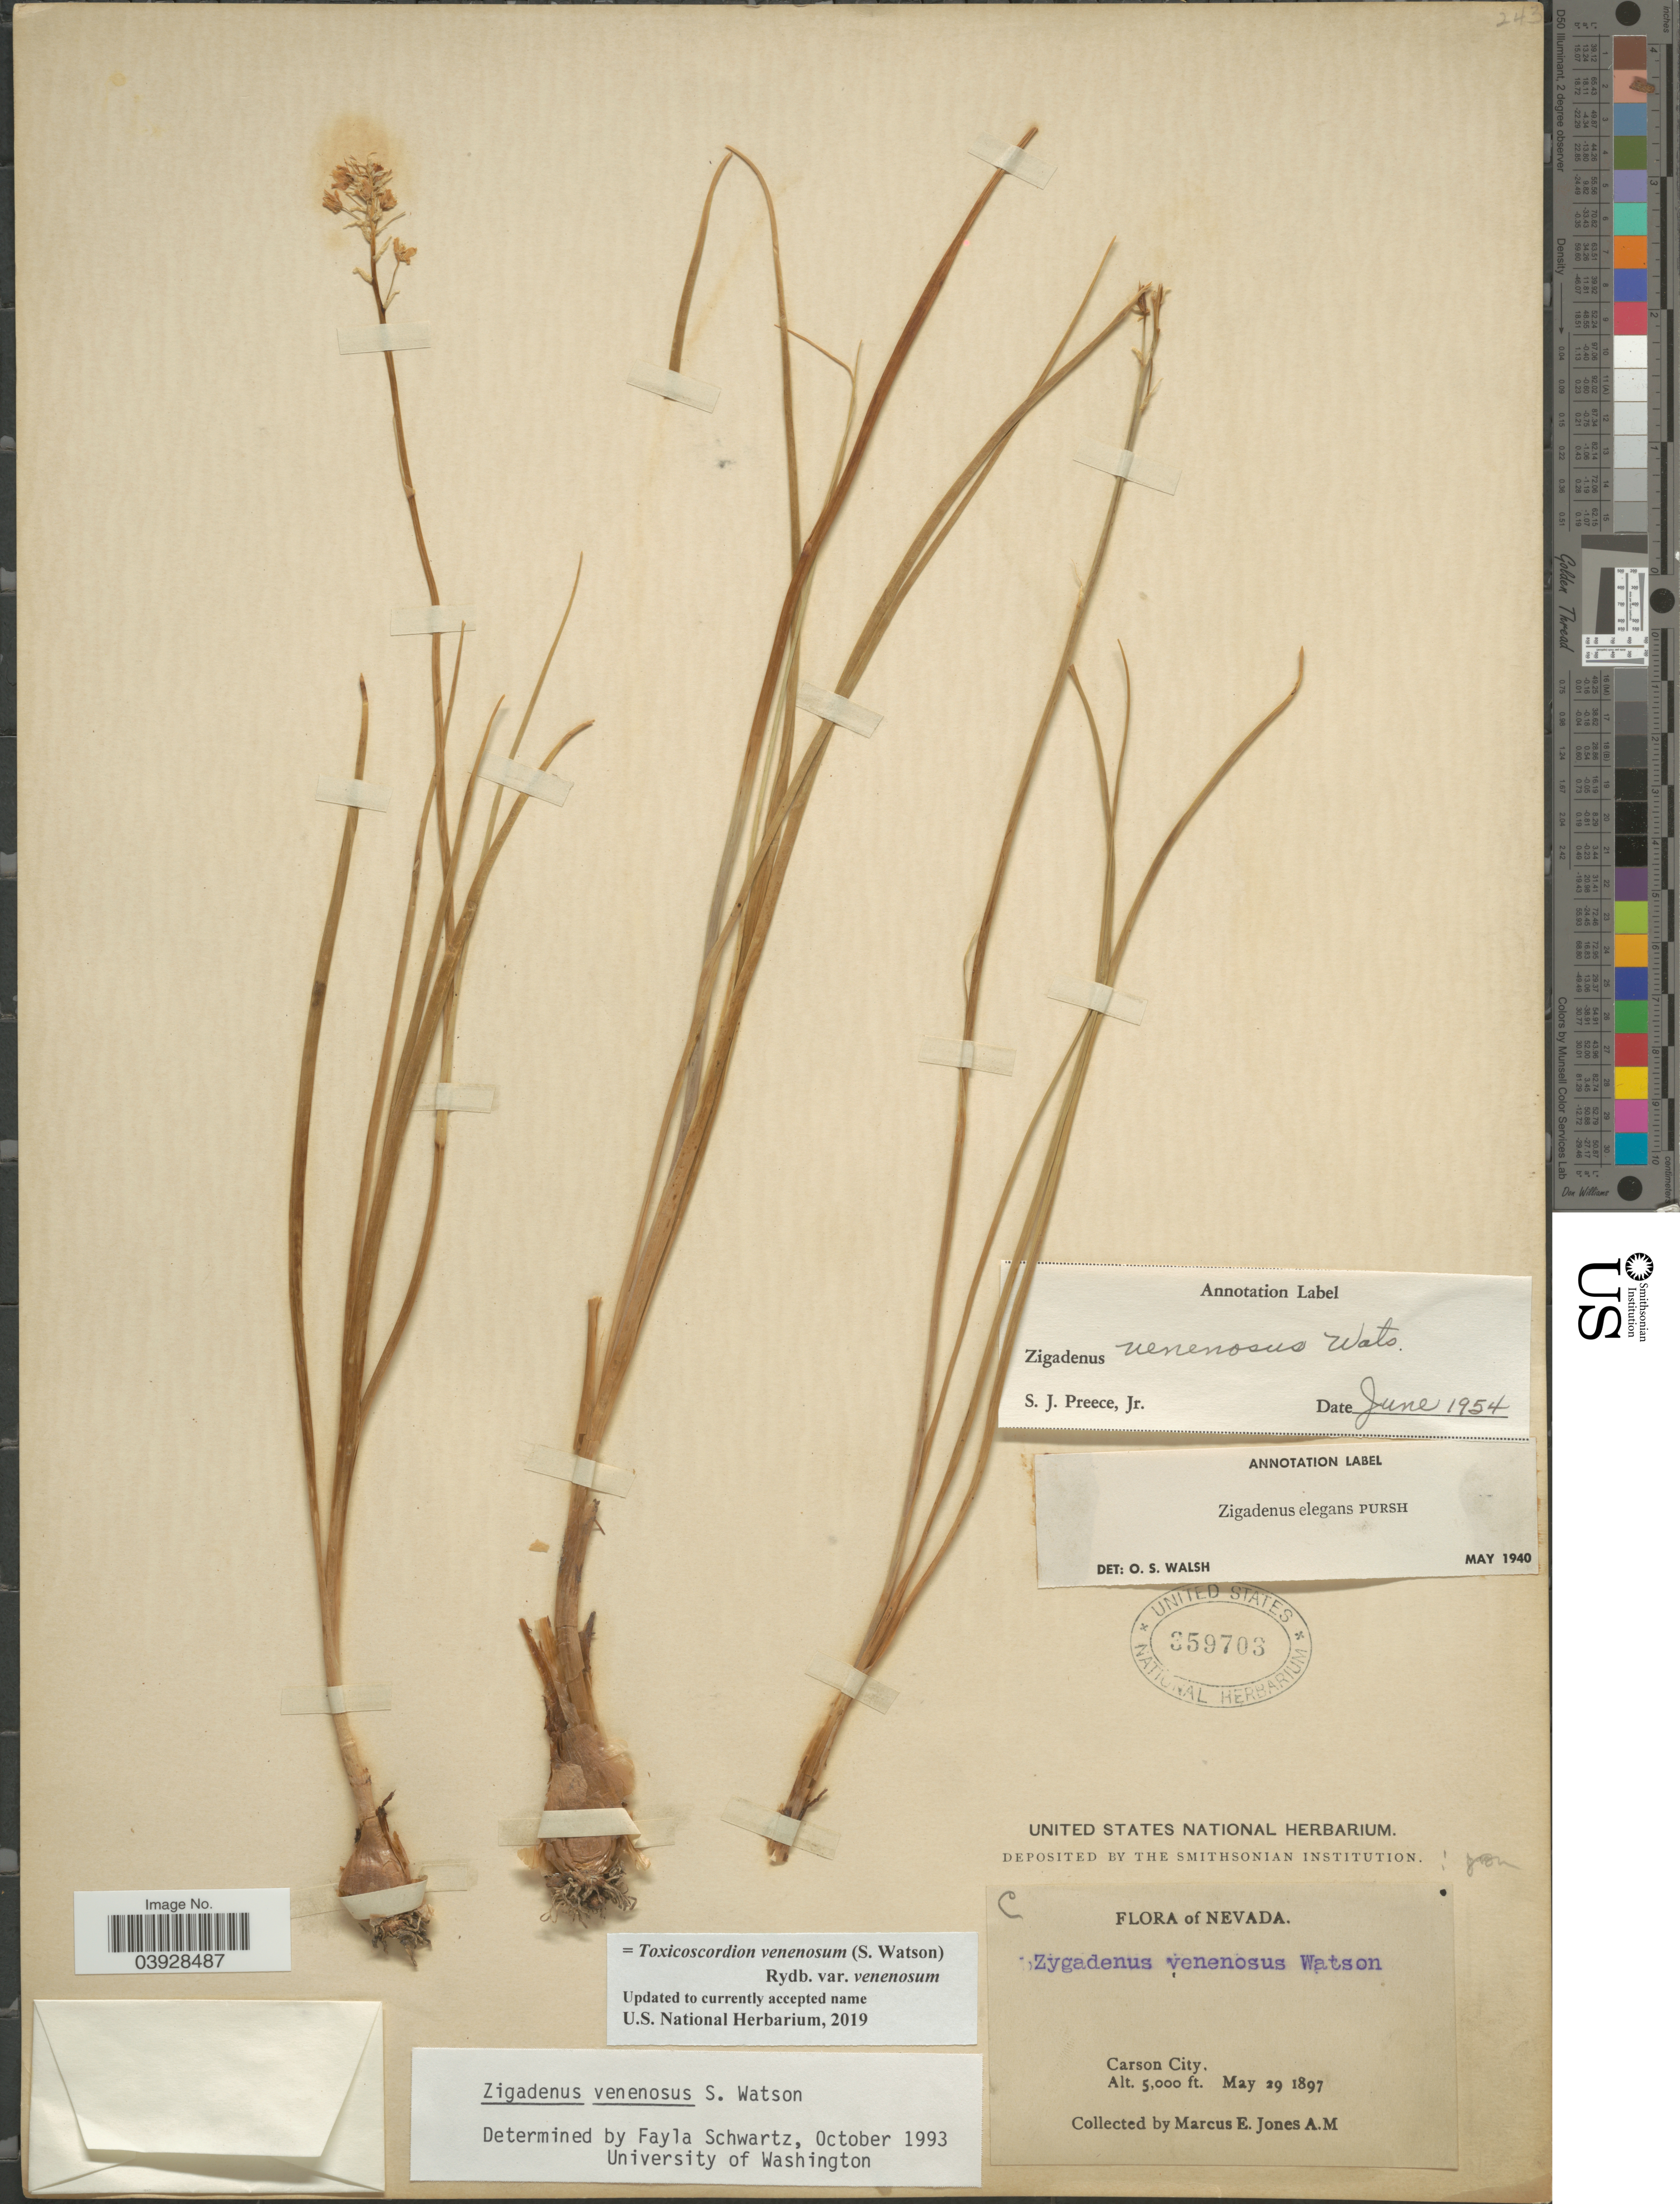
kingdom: Plantae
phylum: Tracheophyta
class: Liliopsida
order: Liliales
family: Melanthiaceae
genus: Toxicoscordion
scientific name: Toxicoscordion venenosum var. gramineum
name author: (Rydb.) Brasher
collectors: M. E. Jones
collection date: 1897-05-29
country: United States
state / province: Nevada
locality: Carson City.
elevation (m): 1524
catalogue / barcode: US 359703